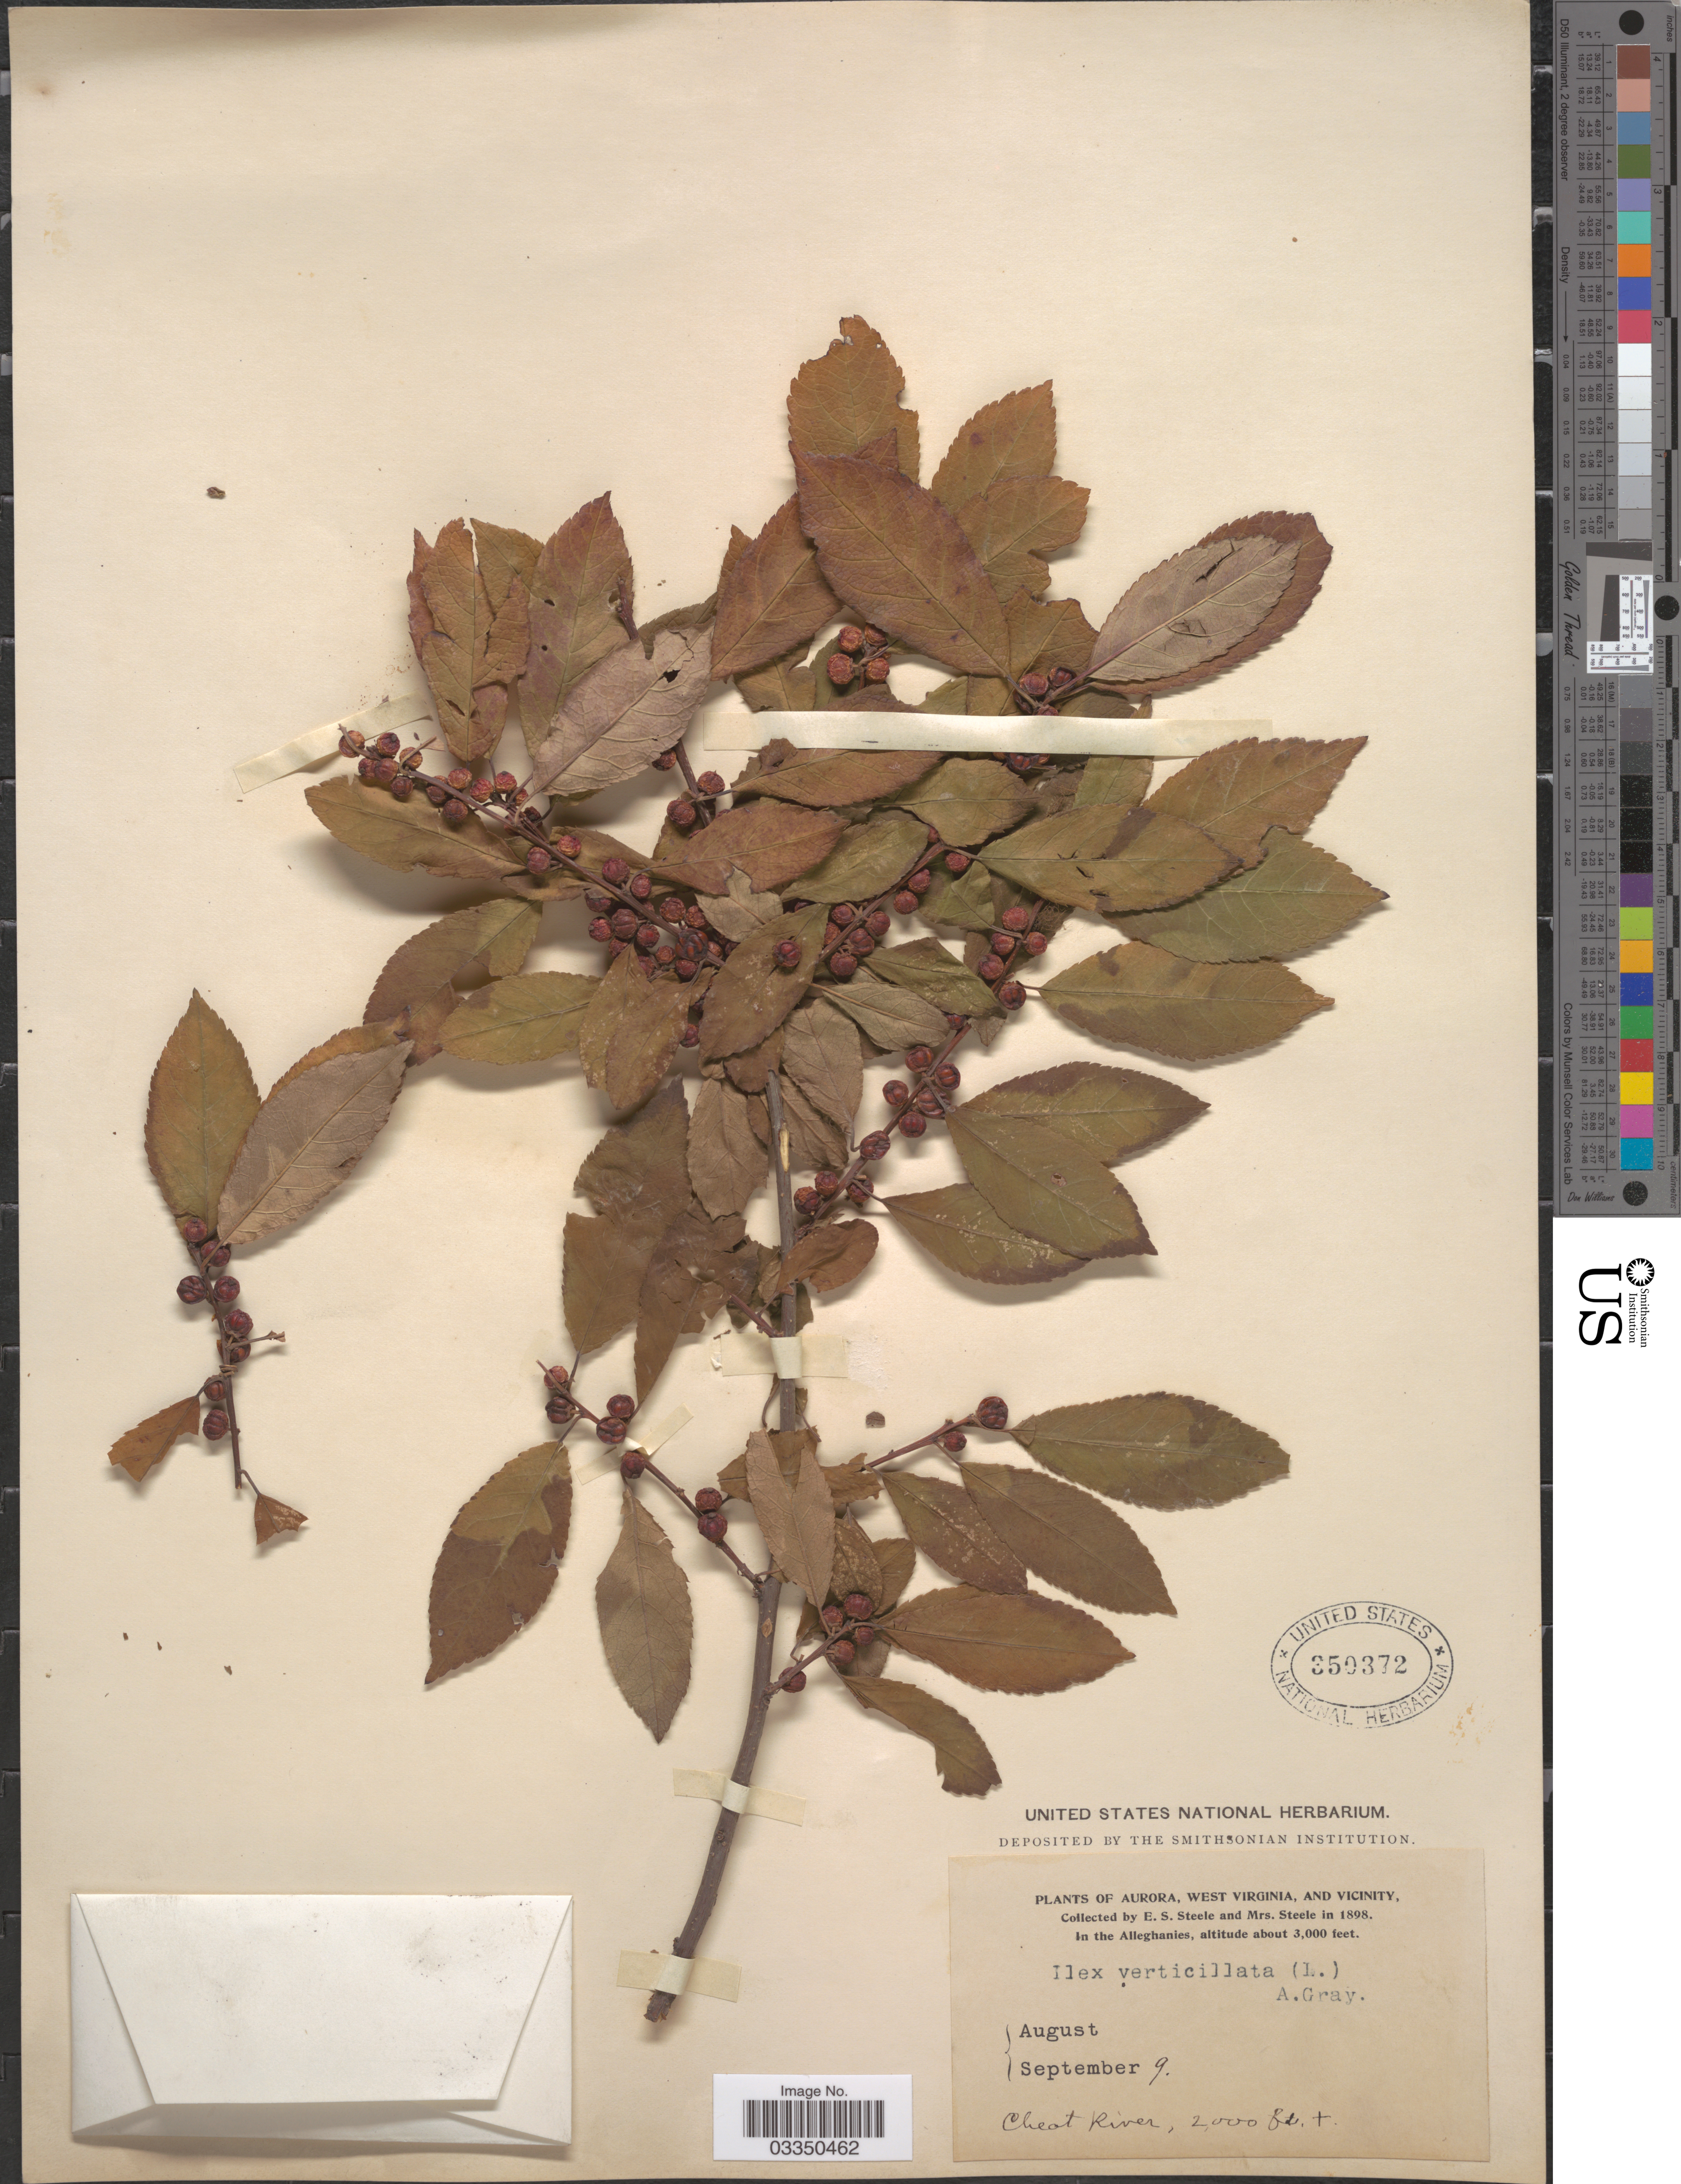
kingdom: Plantae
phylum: Tracheophyta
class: Magnoliopsida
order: Aquifoliales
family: Aquifoliaceae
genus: Ilex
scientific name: Ilex verticillata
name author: (L.) A. Gray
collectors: E. Steele & Mrs. E. S. Steele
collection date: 1898-09-09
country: United States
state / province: West Virginia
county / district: Preston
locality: Aurora. In the Alleghanies. Cheat River.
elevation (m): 610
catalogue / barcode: US 350372